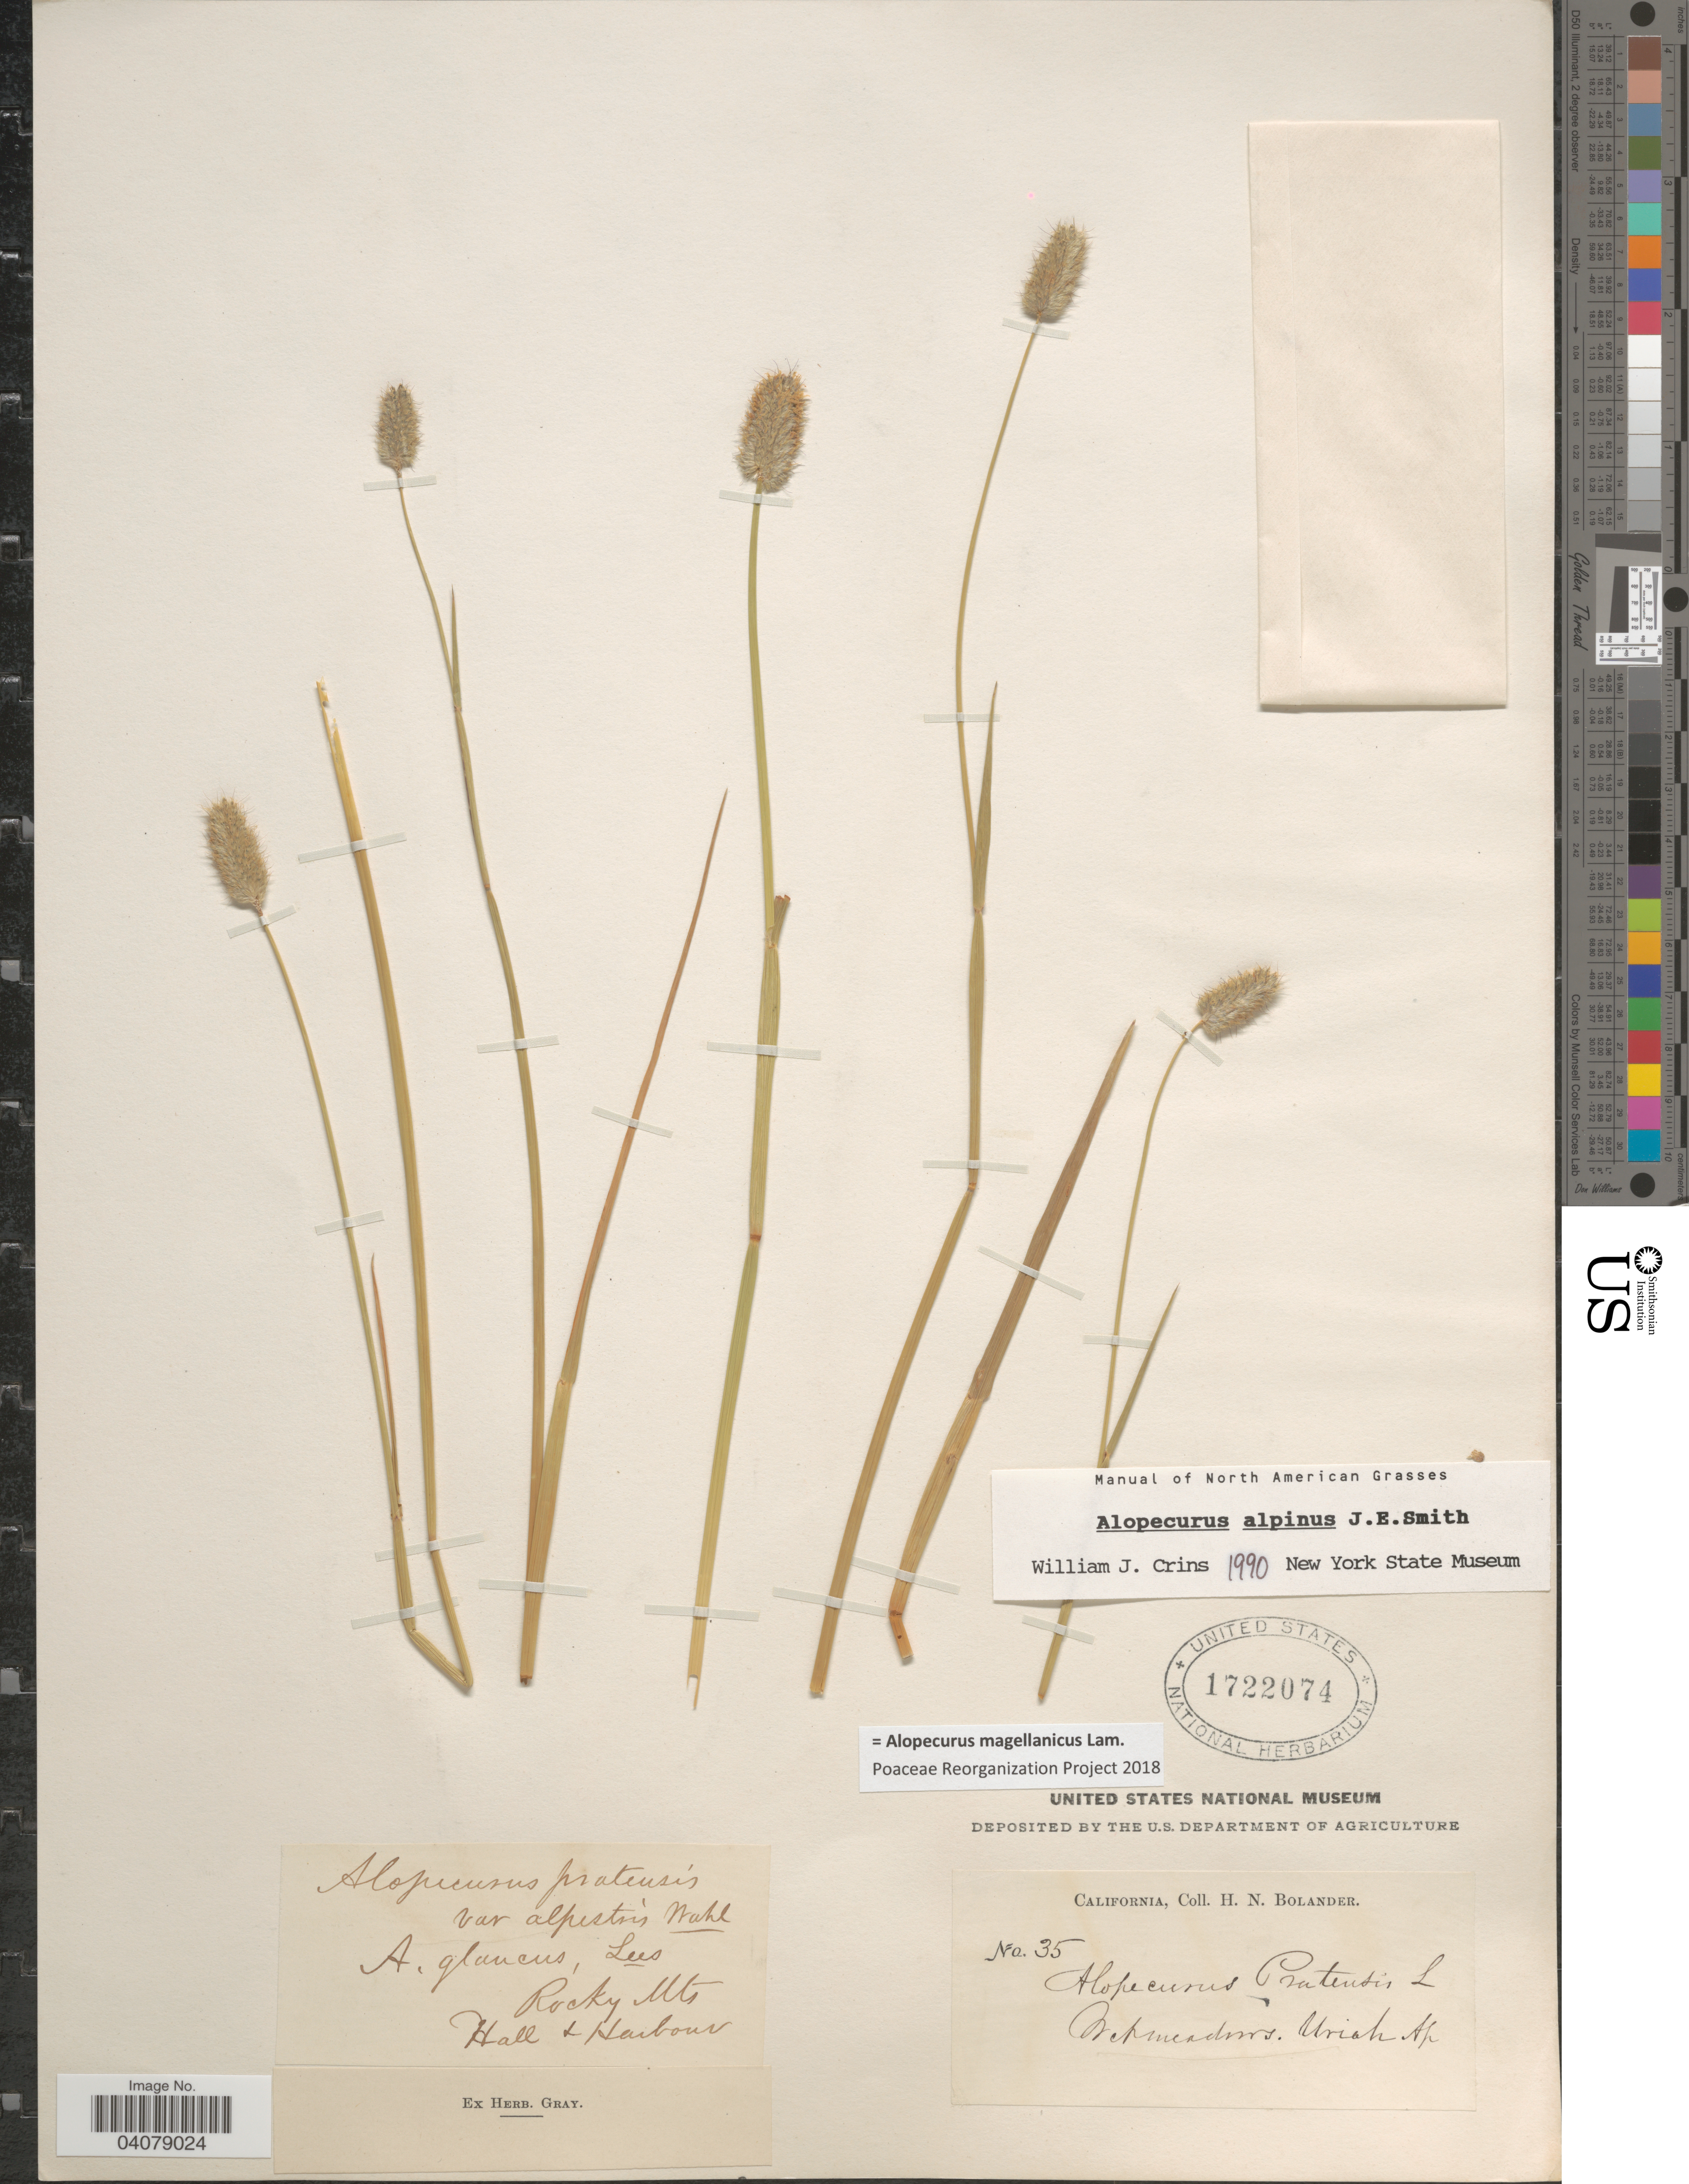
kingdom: Plantae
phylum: Tracheophyta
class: Liliopsida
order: Poales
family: Poaceae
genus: Alopecurus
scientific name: Alopecurus magellanicus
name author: Lam.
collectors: H. Bolander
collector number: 35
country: United States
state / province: California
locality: Wet meadows Uriah tp.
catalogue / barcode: US 1722074